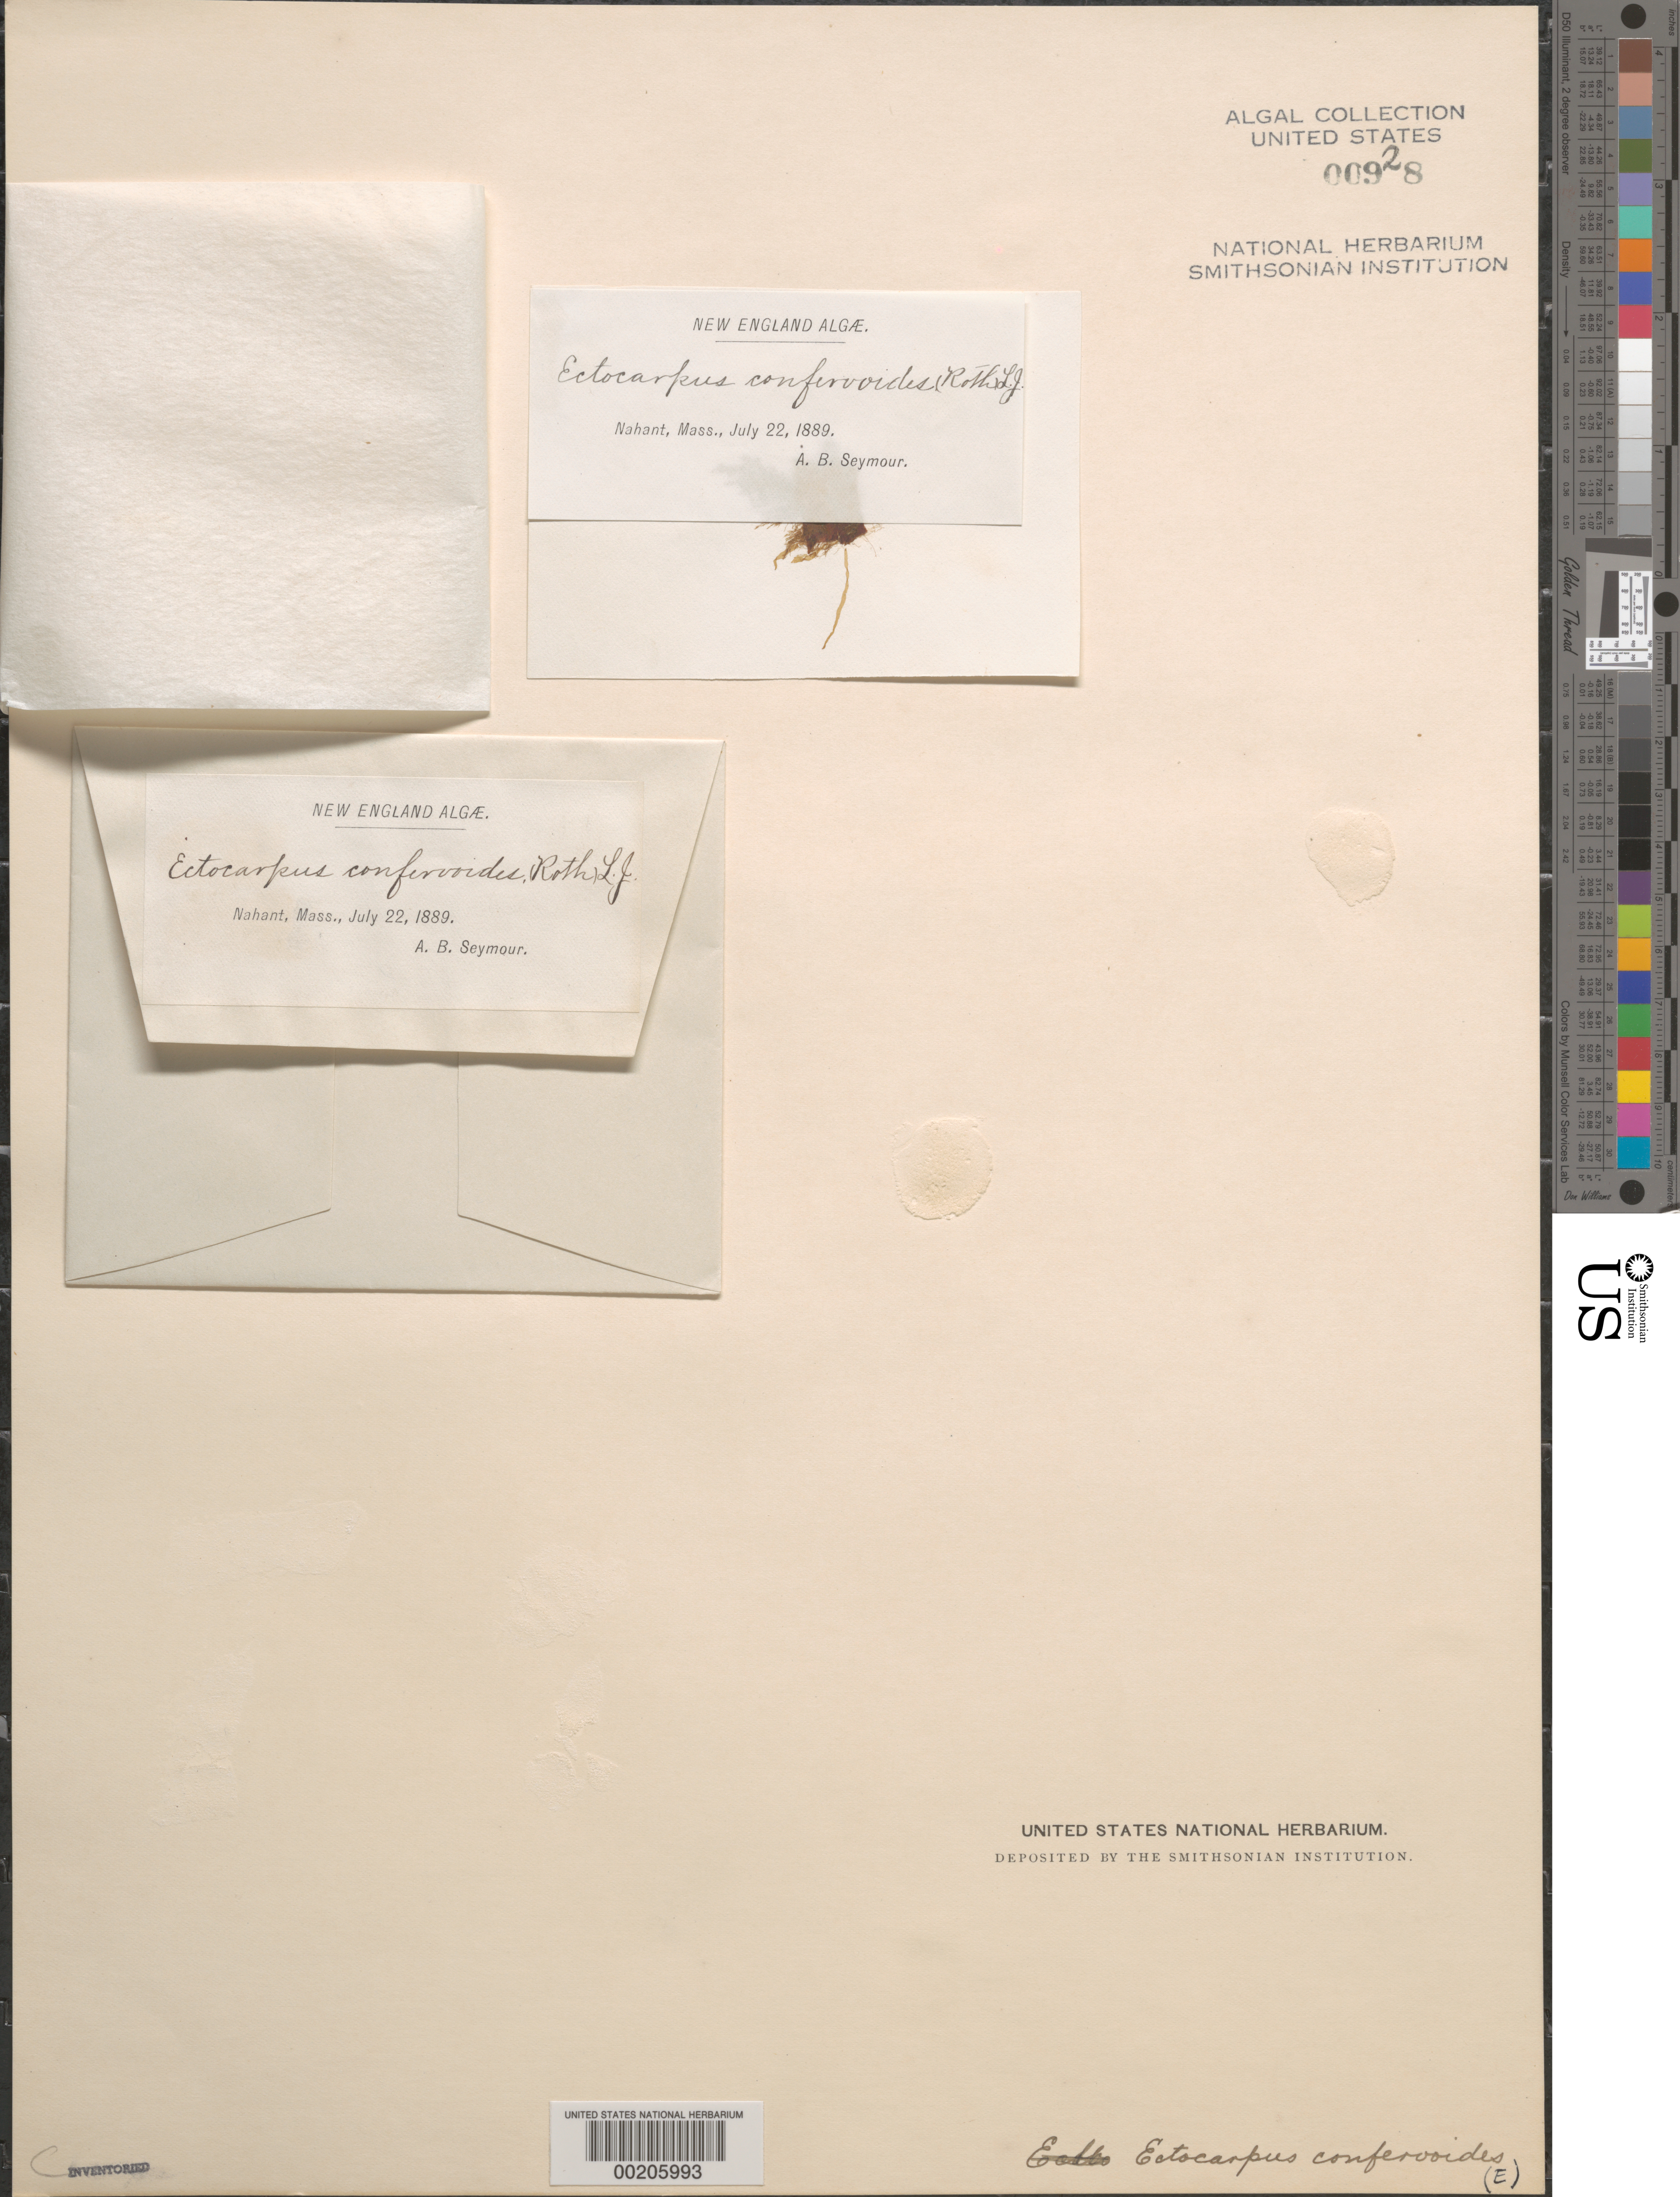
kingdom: Chromista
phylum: Ochrophyta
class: Phaeophyceae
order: Ectocarpales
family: Ectocarpaceae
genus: Ectocarpus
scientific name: Ectocarpus siliculosus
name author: (Dillwyn) Lyngbye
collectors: A. Seymour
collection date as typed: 22 Jul 1889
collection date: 1889-07-22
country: United States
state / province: Massachusetts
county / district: Essex County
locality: Nahant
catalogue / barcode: US 928